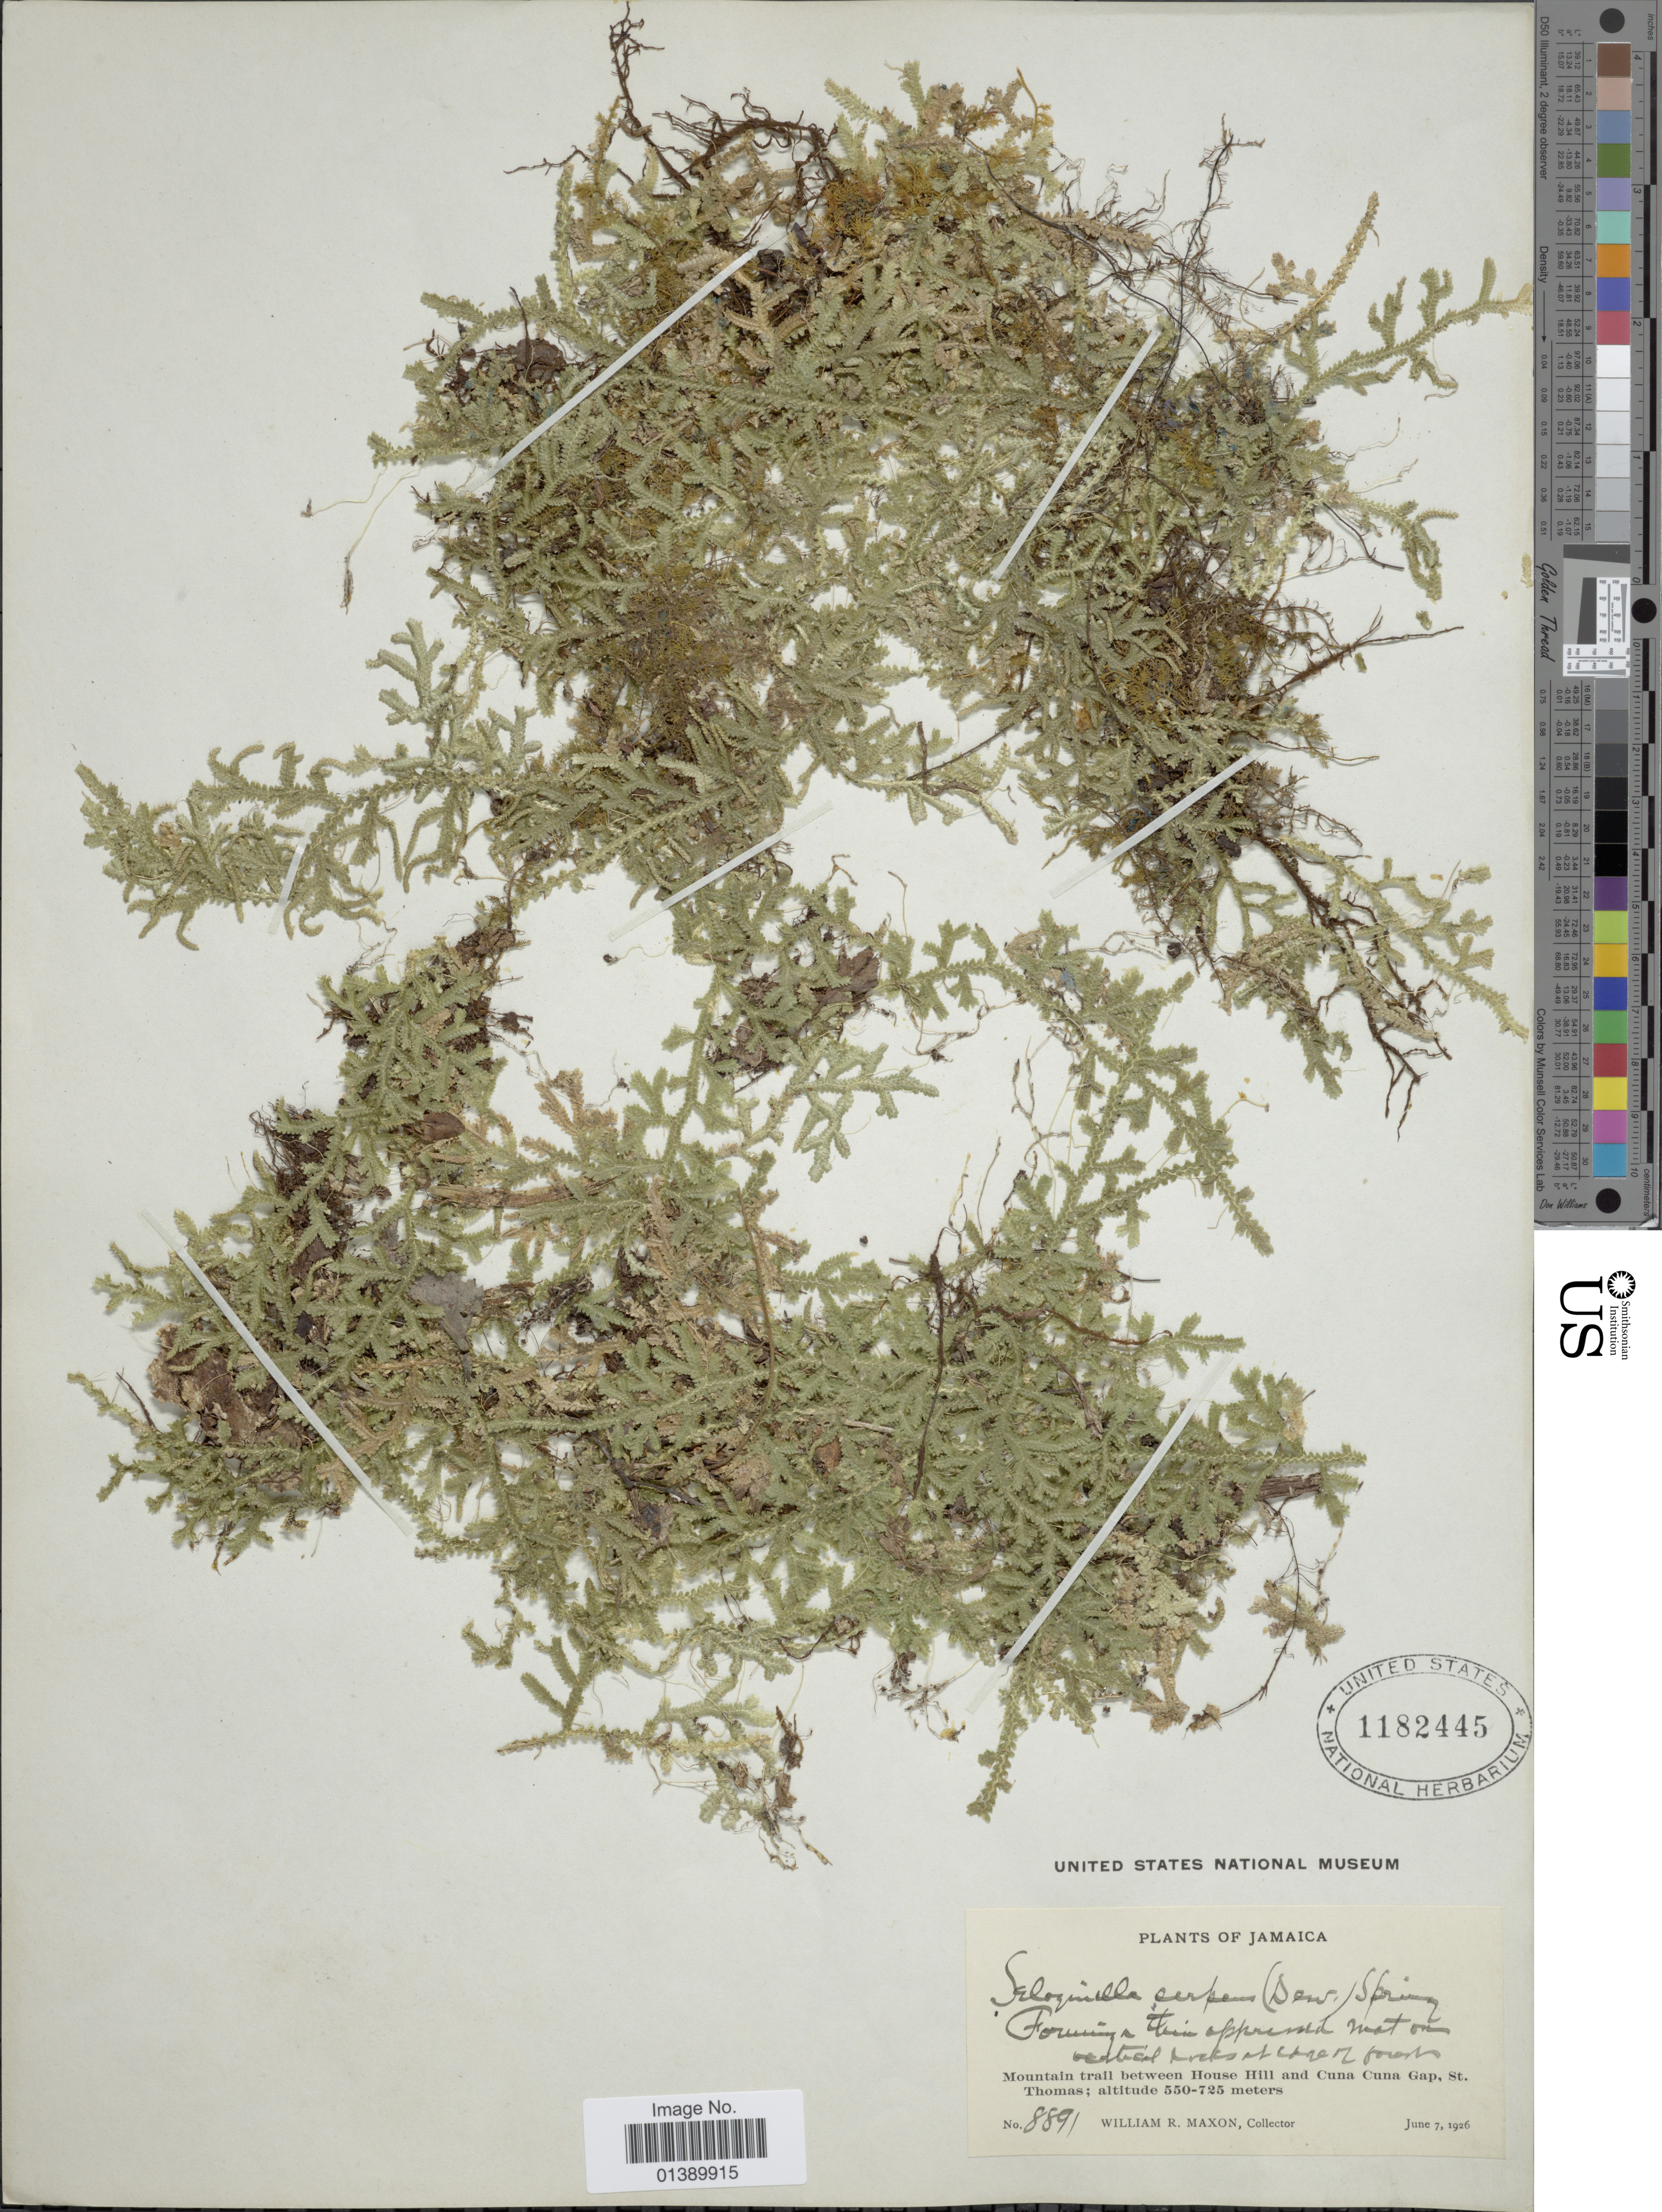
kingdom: Plantae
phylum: Tracheophyta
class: Lycopodiopsida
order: Selaginellales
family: Selaginellaceae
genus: Selaginella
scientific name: Selaginella serpens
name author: (Desv. ex Poir.) Spring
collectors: W. R. Maxon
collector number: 8891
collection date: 1926-06-07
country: Jamaica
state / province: Saint Thomas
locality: Mountain trail between House Hill and Cuna Cuna Gap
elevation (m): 550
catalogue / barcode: US 1182445